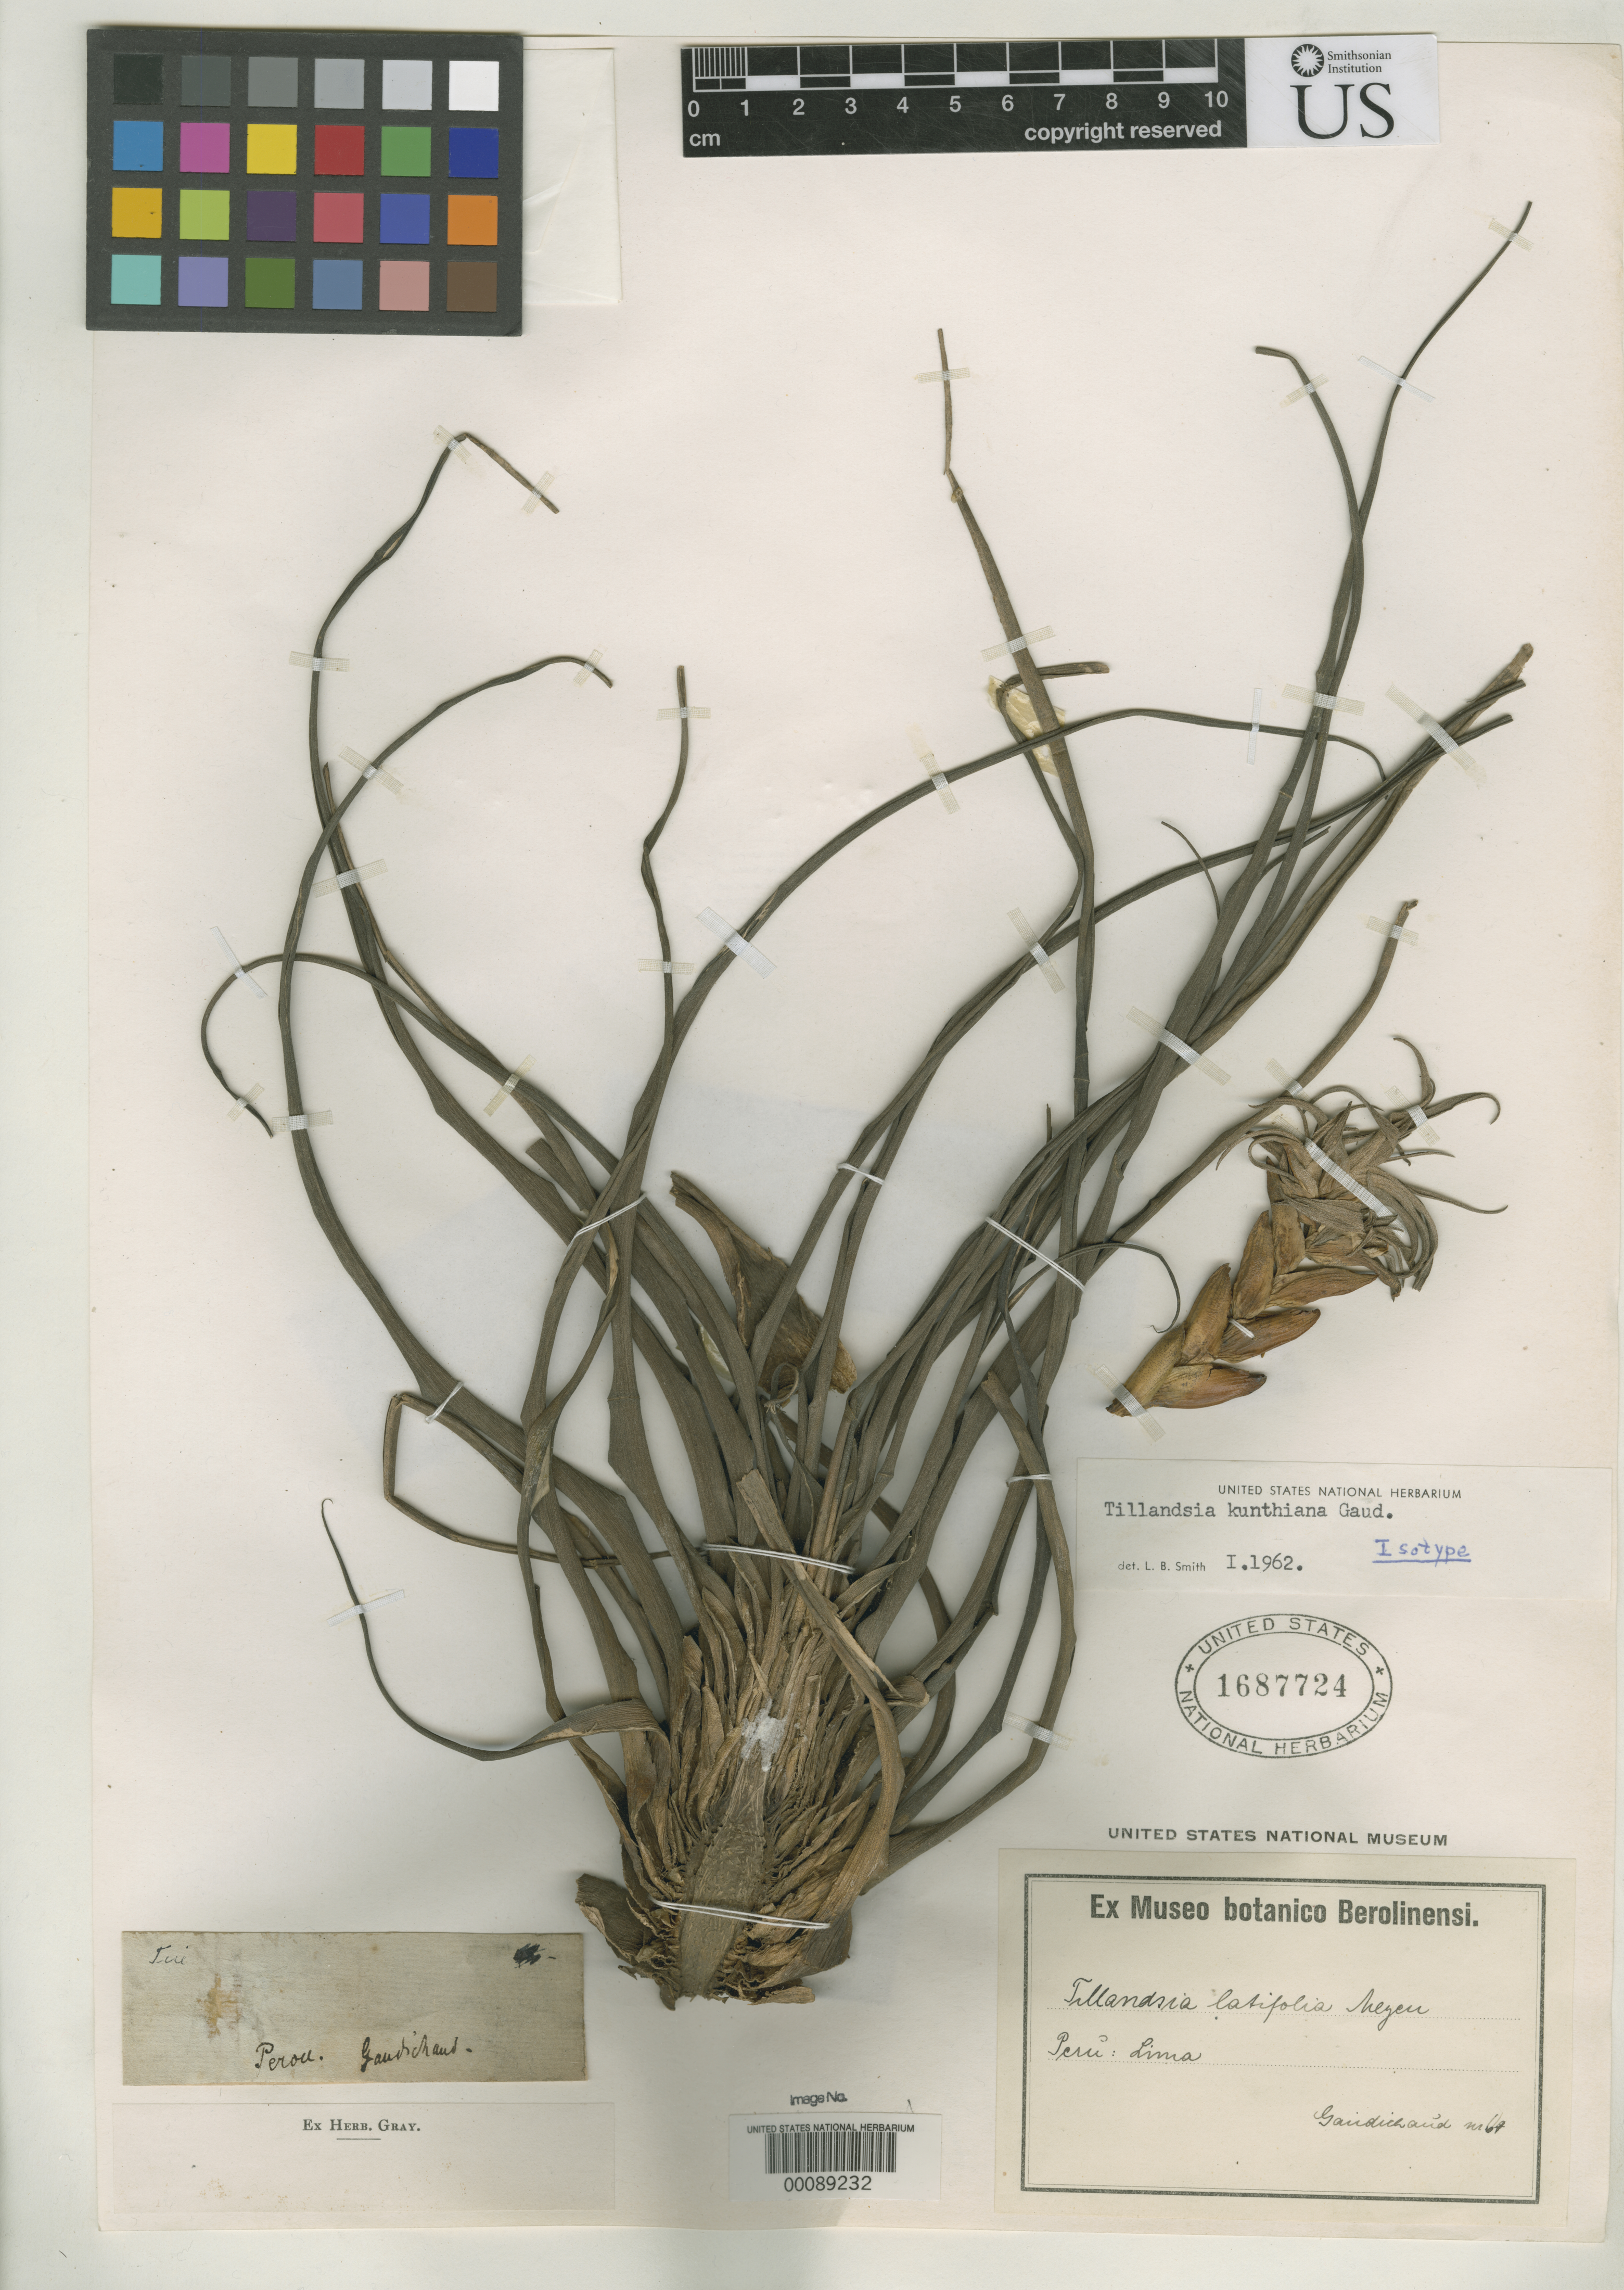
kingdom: Plantae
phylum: Tracheophyta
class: Liliopsida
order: Poales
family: Bromeliaceae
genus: Tillandsia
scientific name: Tillandsia kunthiana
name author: Gaudich.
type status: Isotype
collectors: C. Gaudichaud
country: Peru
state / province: Lima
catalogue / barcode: US 1687724